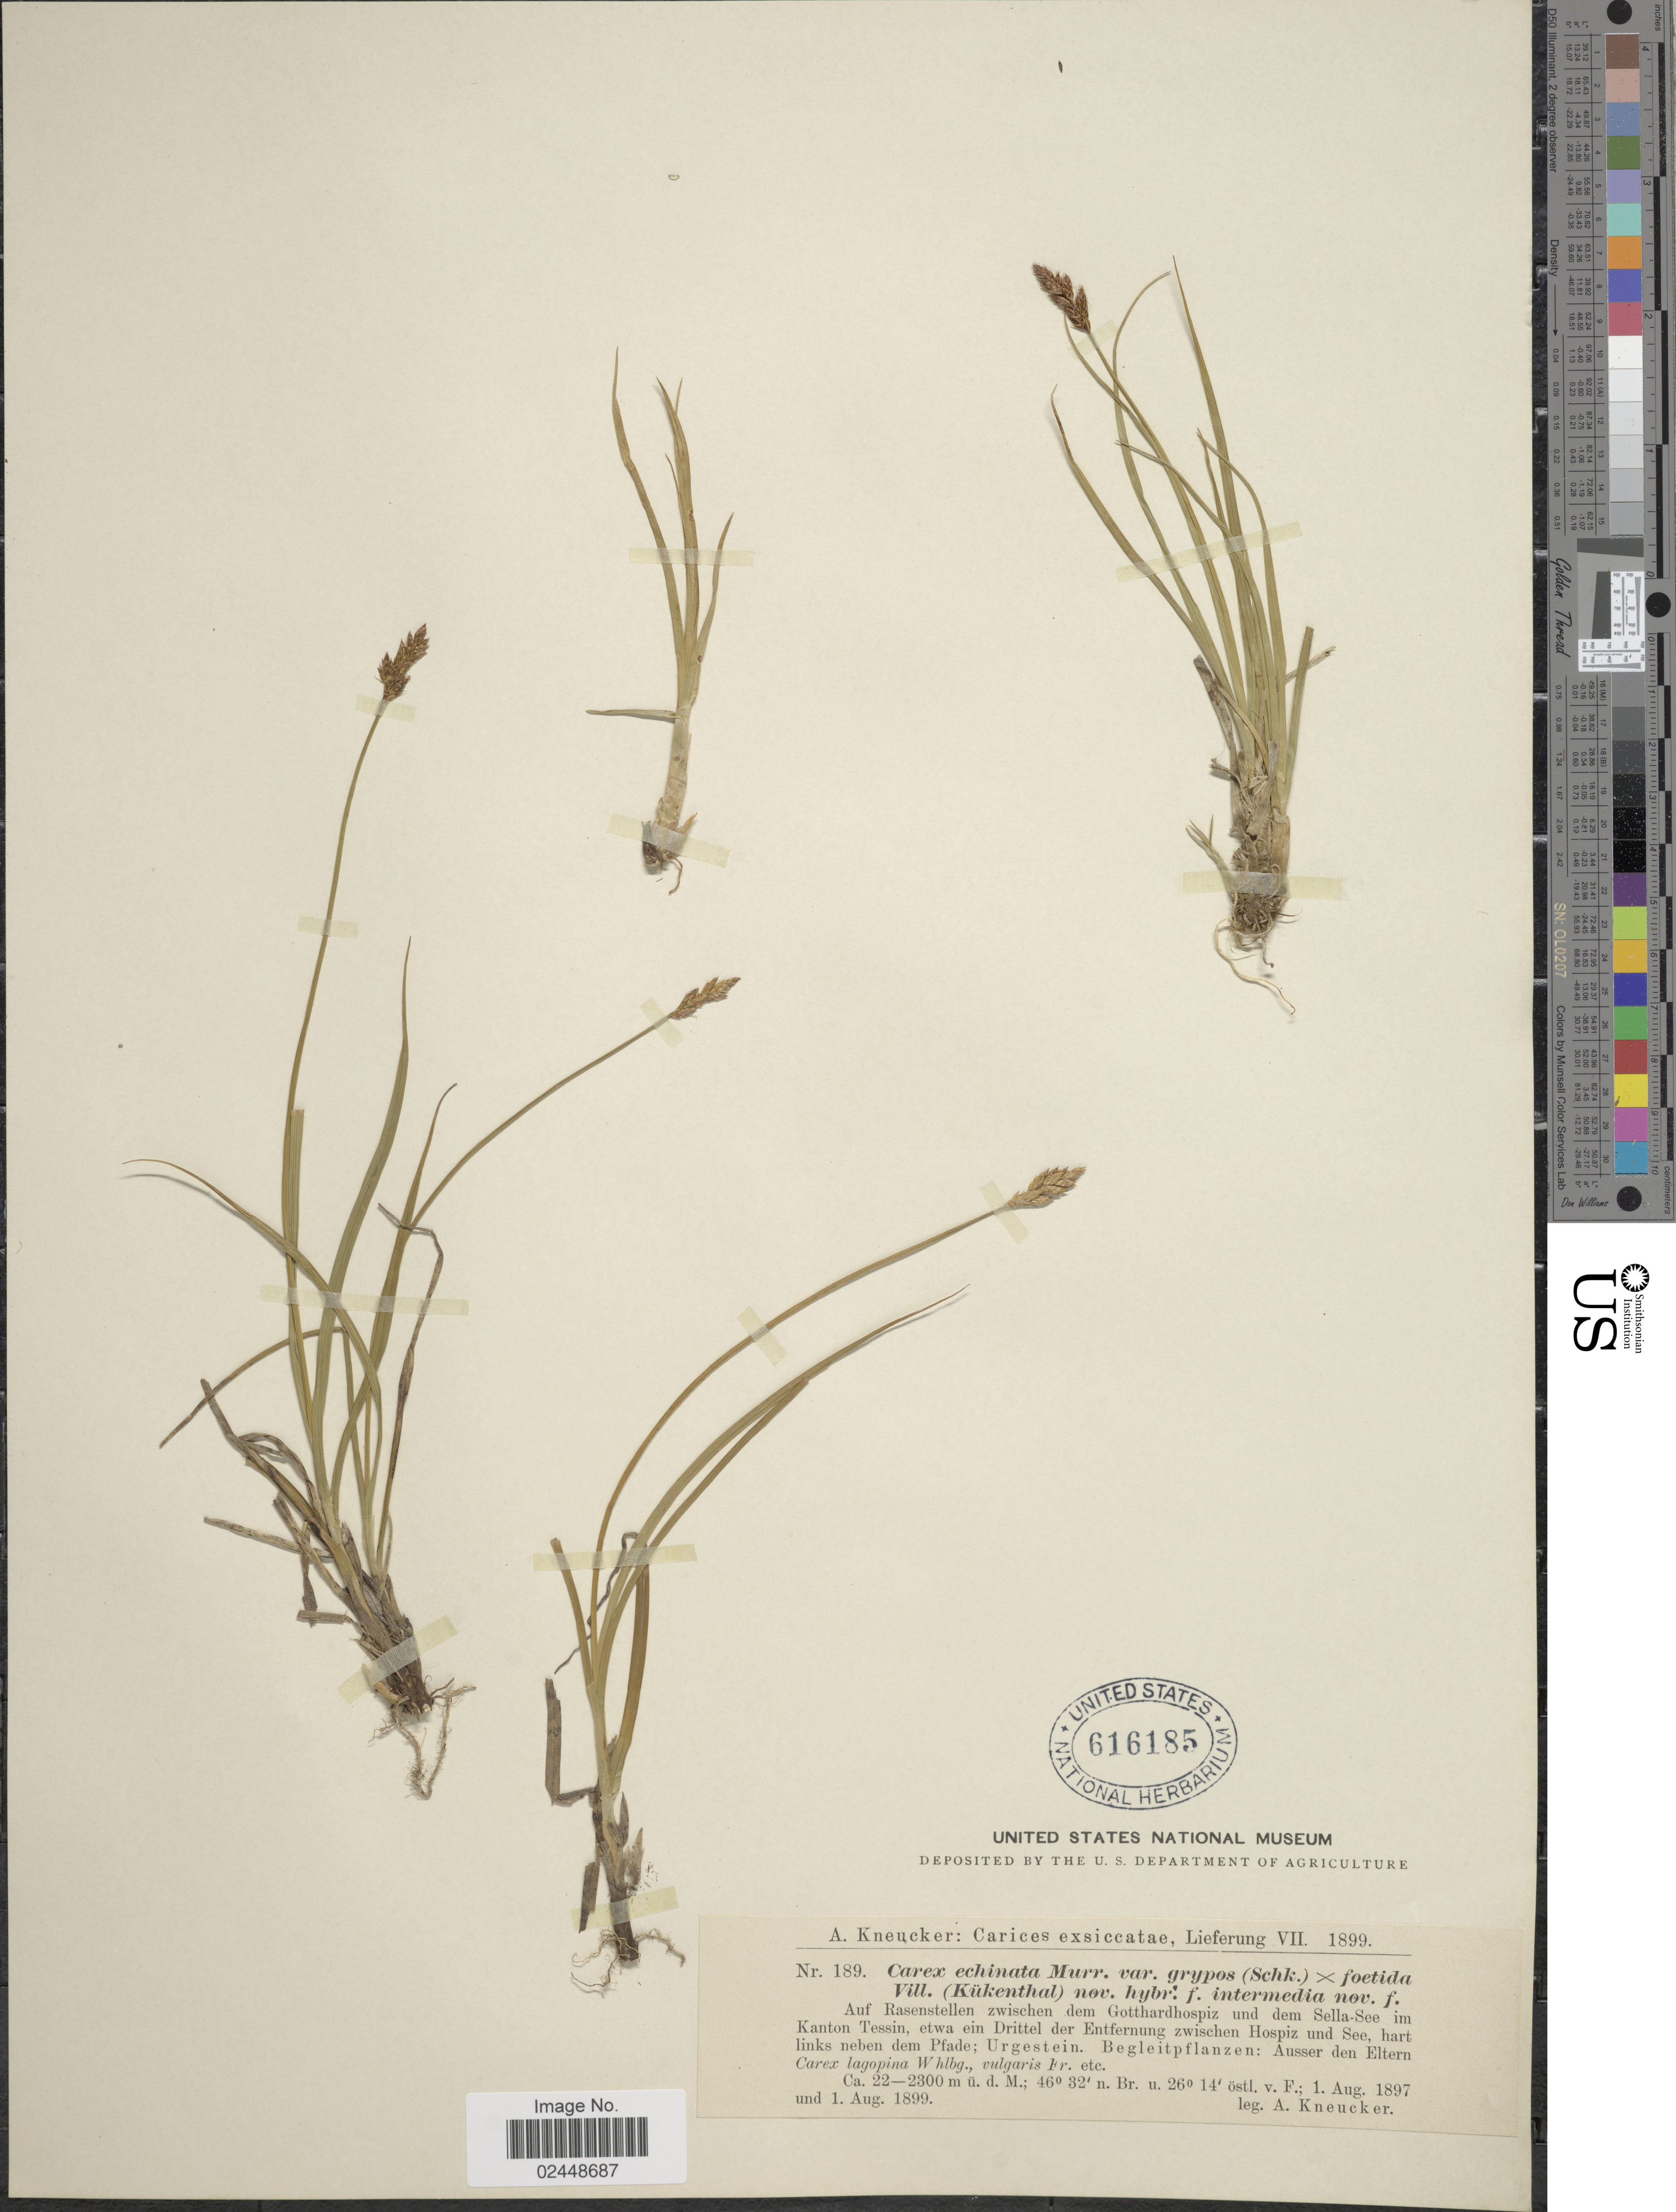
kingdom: Plantae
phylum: Tracheophyta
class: Liliopsida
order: Poales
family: Cyperaceae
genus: Carex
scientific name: Carex echinata subsp. echinata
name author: Murray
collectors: A. Kneucker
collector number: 189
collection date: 1897-08-01/1899-08-01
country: Switzerland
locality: Auf Rasenstellen zwischen dem Gotthardhospiz und dem Sella-See im Kanton Tessin, etwa ein Drittel der Entfernung zwischen Hospiz und See, hart links neben dem Pfade; Urgestein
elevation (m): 2200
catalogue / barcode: US 616185